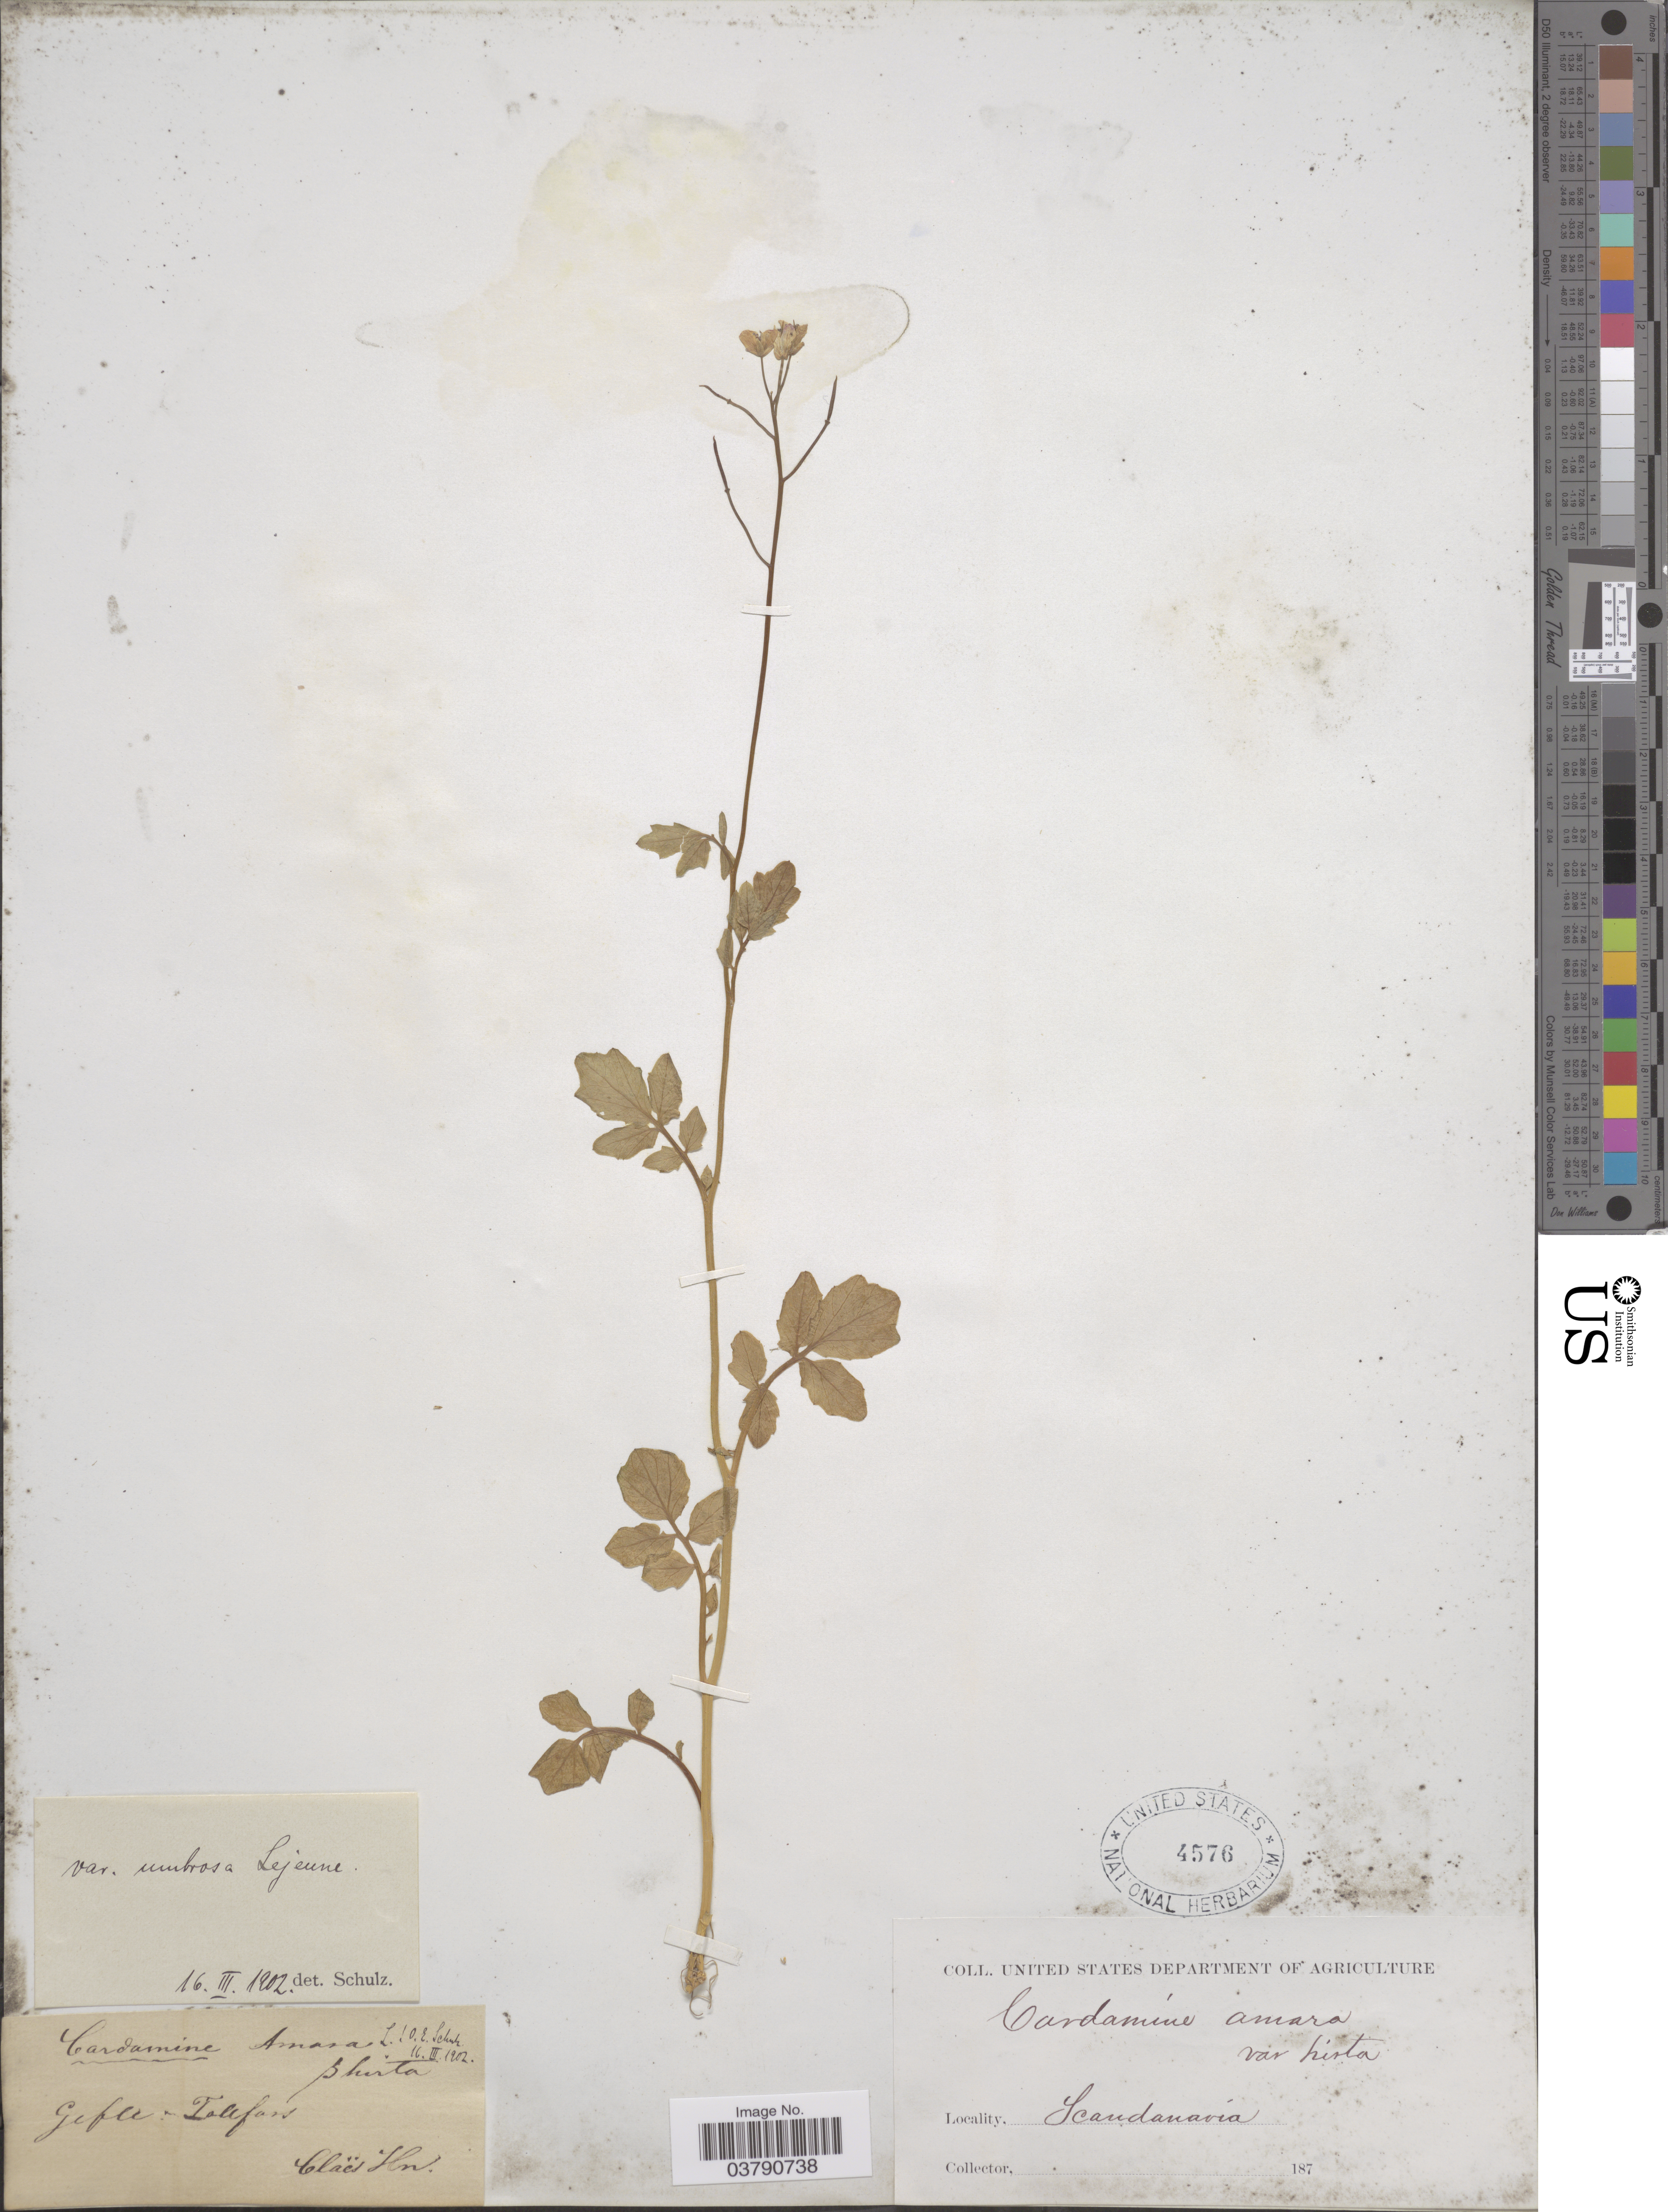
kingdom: Plantae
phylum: Tracheophyta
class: Magnoliopsida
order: Brassicales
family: Brassicaceae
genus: Cardamine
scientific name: Cardamine amara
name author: L.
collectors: C. Hn.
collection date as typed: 187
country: Sweden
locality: Scandanavia. Gefle-Tallfors. [interpreted]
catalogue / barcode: US 4576